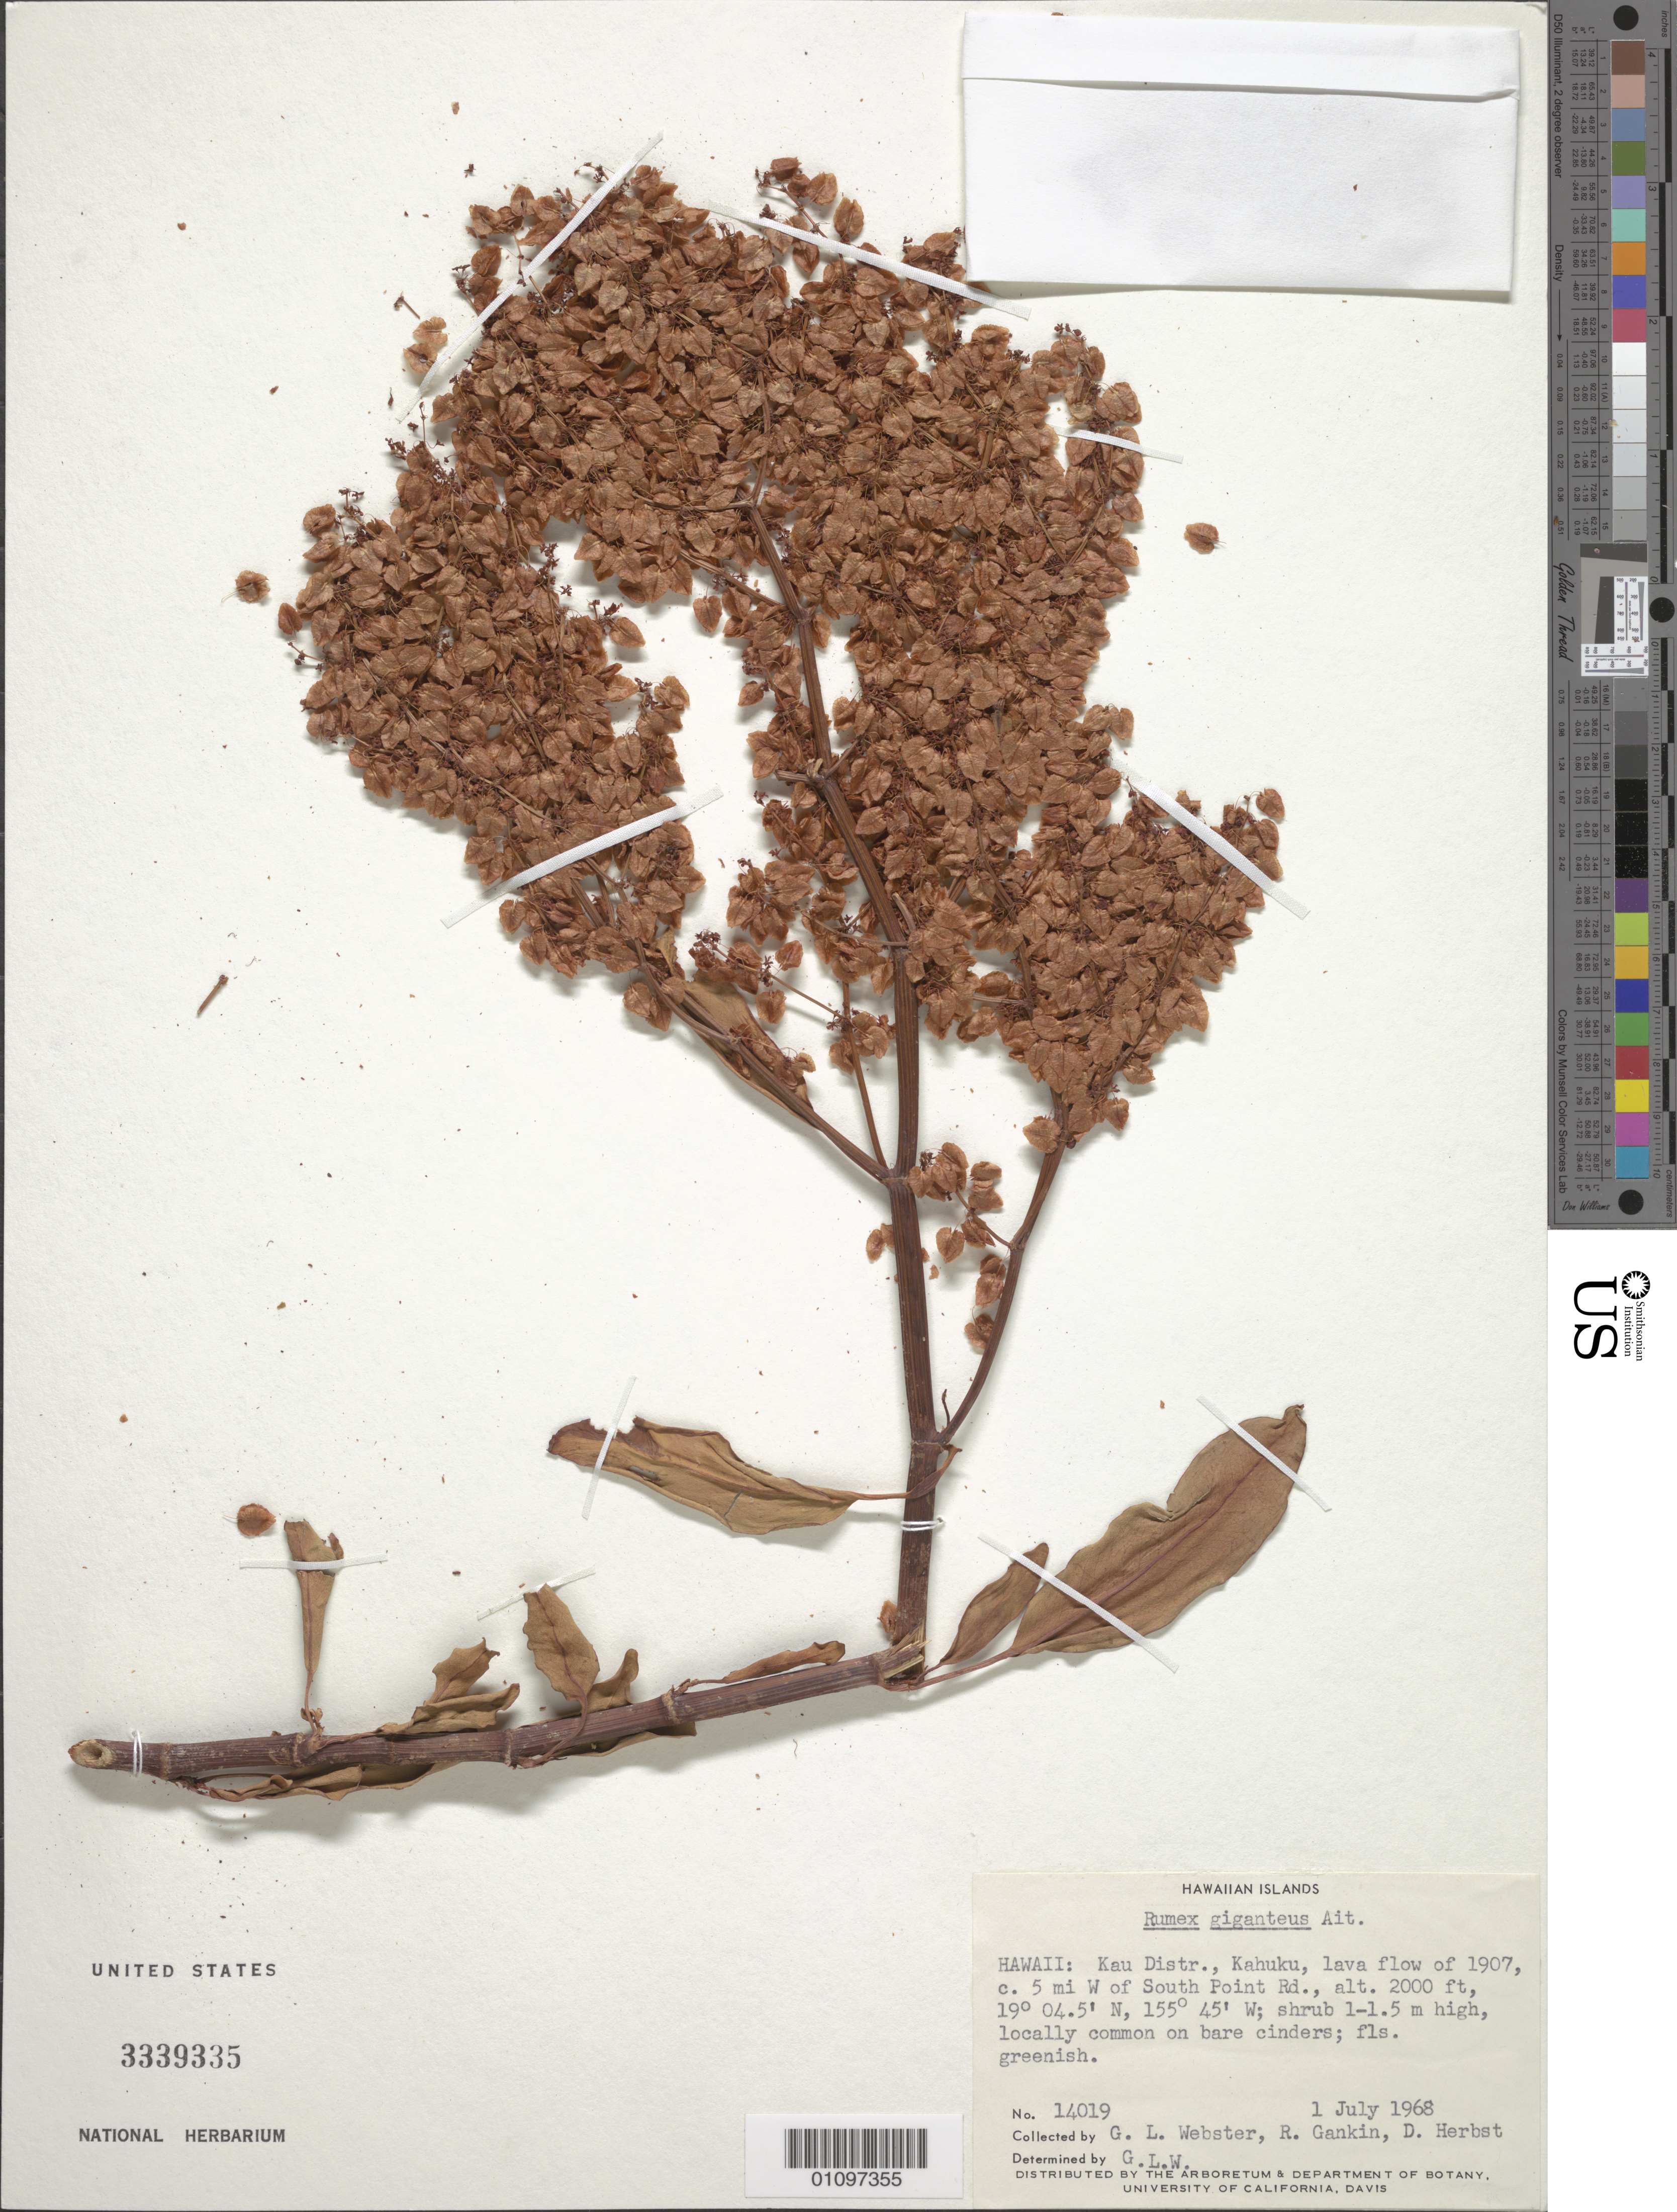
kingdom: Plantae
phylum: Tracheophyta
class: Magnoliopsida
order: Caryophyllales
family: Polygonaceae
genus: Rumex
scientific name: Rumex giganteus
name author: W.T. Aiton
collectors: G. L. Webster, R. Gankin & D. R. Herbst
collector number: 14019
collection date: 1968-07-01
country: United States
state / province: Hawaii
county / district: Hawaii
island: Hawaii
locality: Kau Distr., Kahuku, lava flow of 1907, c. 5 mi W of South Point Road.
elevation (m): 610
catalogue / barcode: US 3339335